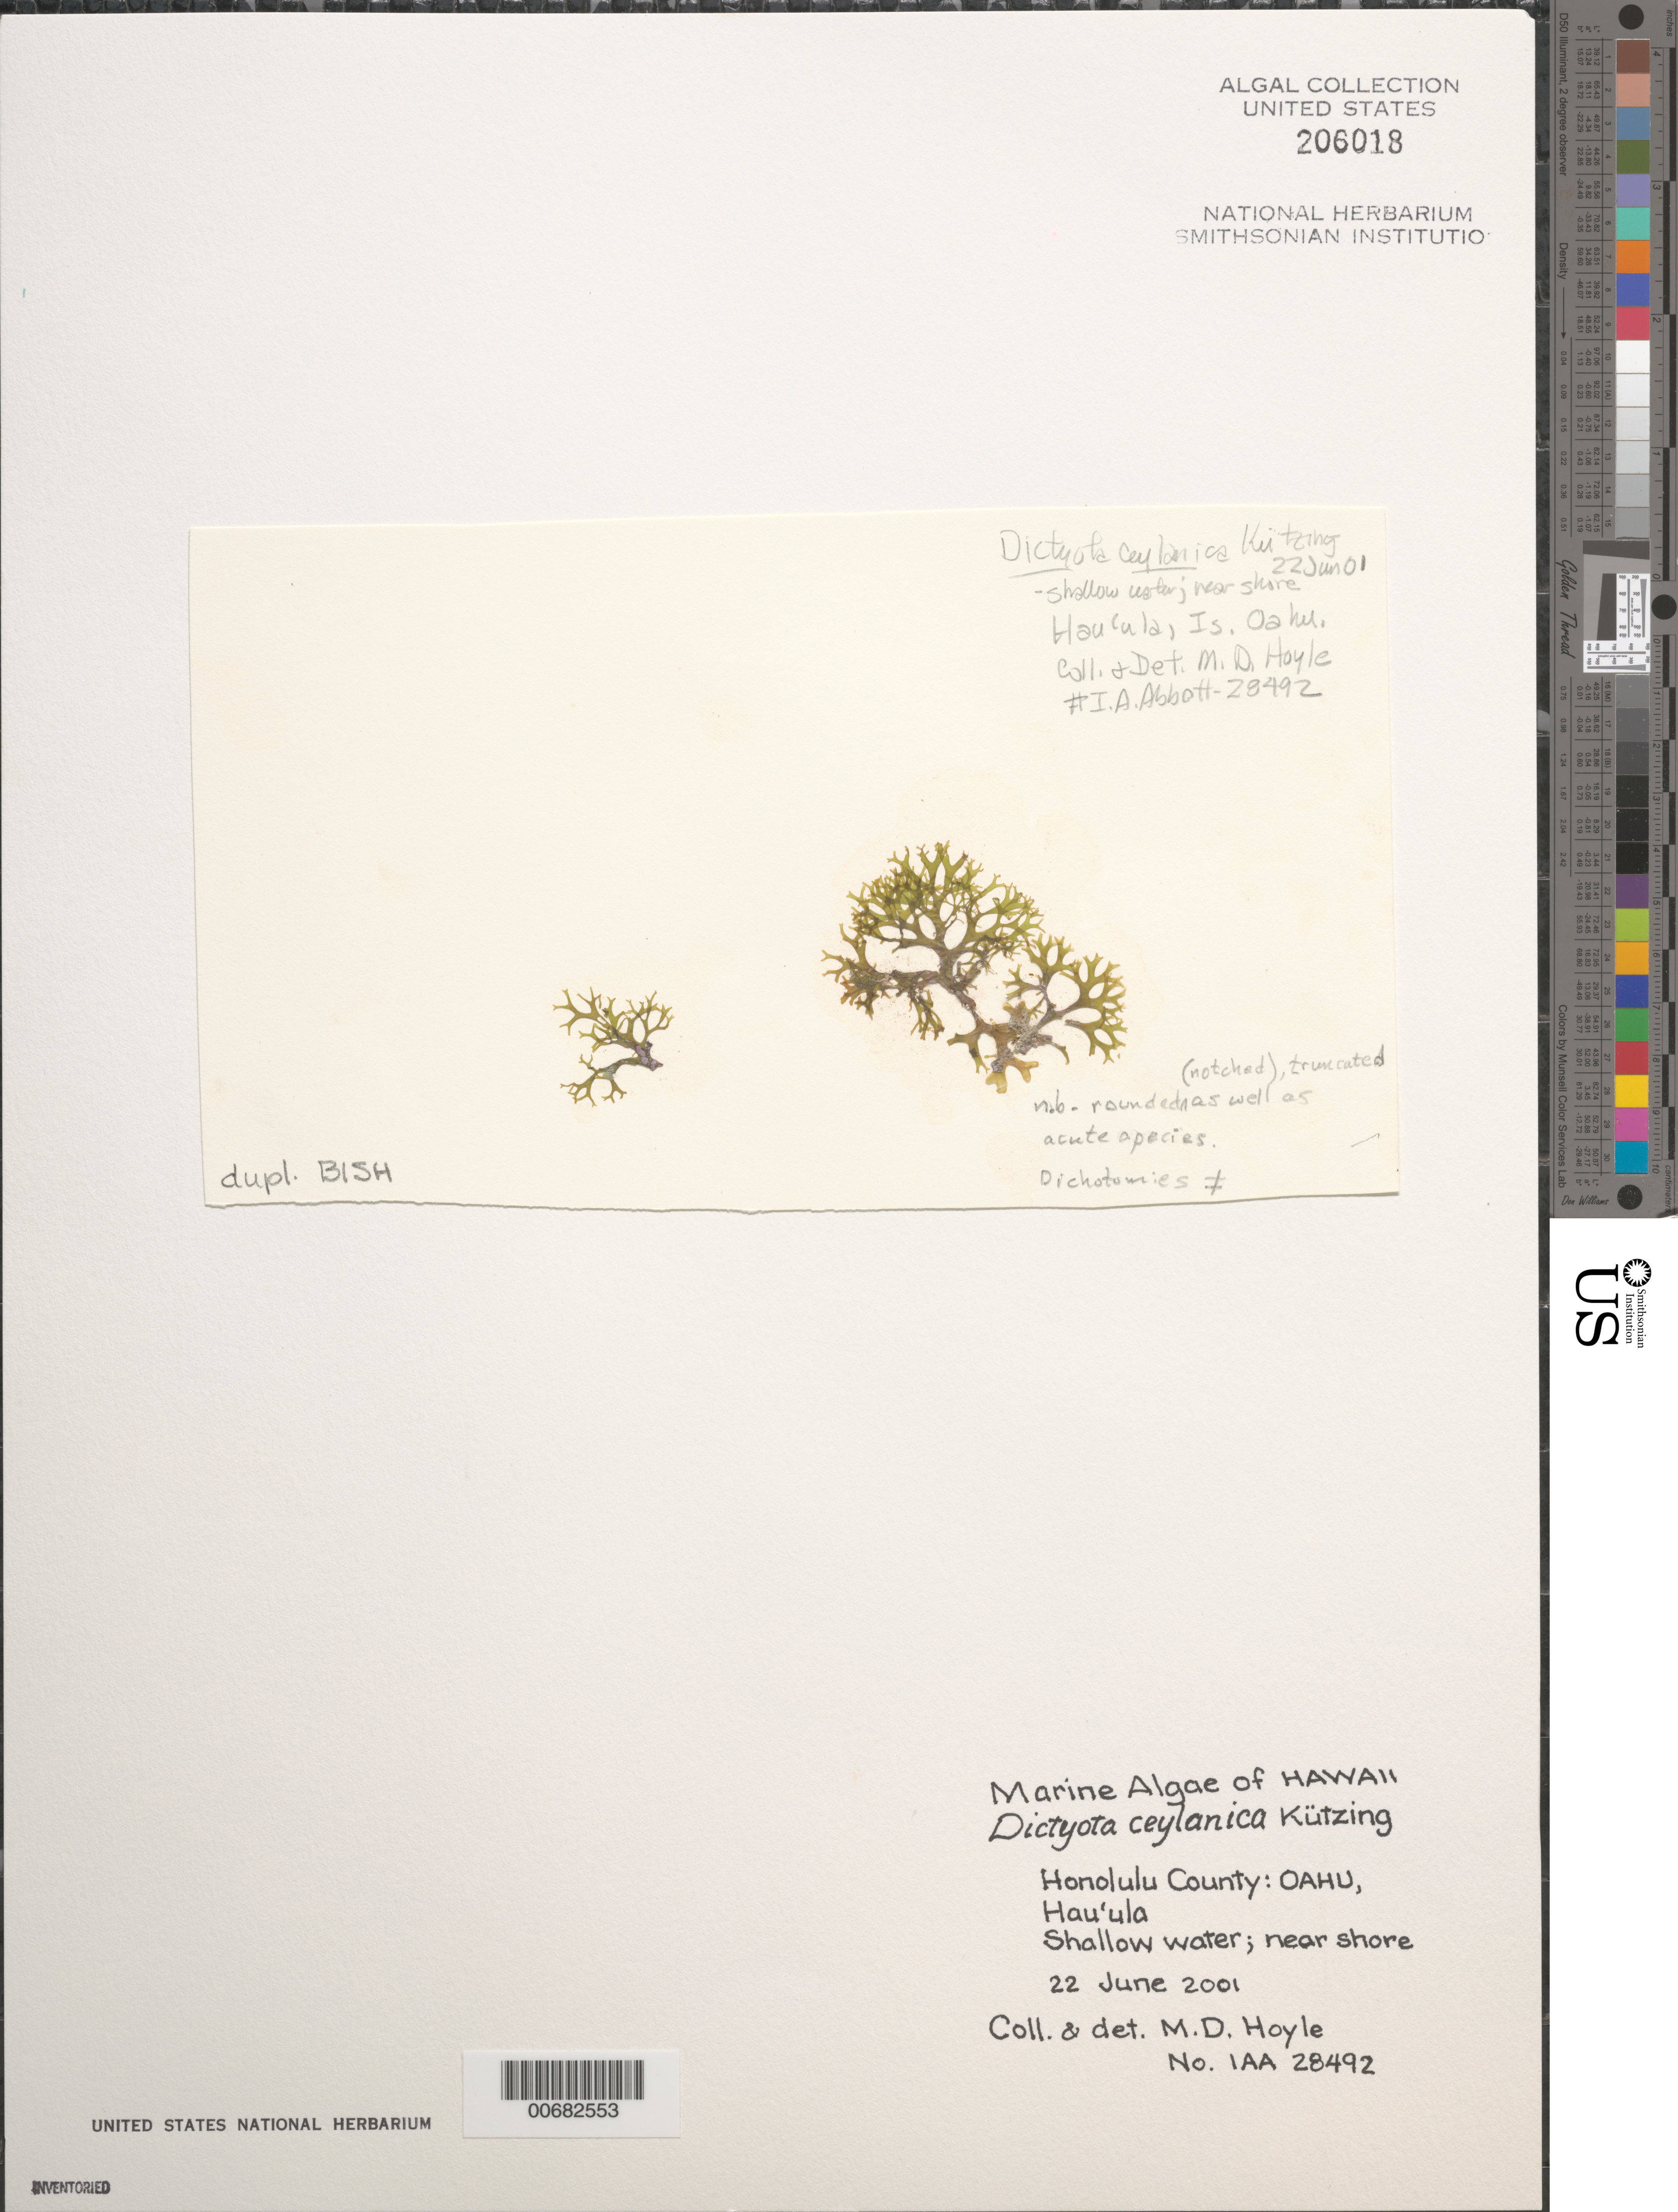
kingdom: Chromista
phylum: Ochrophyta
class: Phaeophyceae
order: Dictyotales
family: Dictyotaceae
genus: Dictyota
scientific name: Dictyota ceylanica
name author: Kütz.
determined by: Hoyle, Mitchell D.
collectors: M. Hoyle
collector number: IAA 28492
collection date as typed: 22 Jun 2001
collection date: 2001-06-22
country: United States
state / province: Hawaii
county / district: Honolulu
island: Oahu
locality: Hau'ula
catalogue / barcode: US 206018